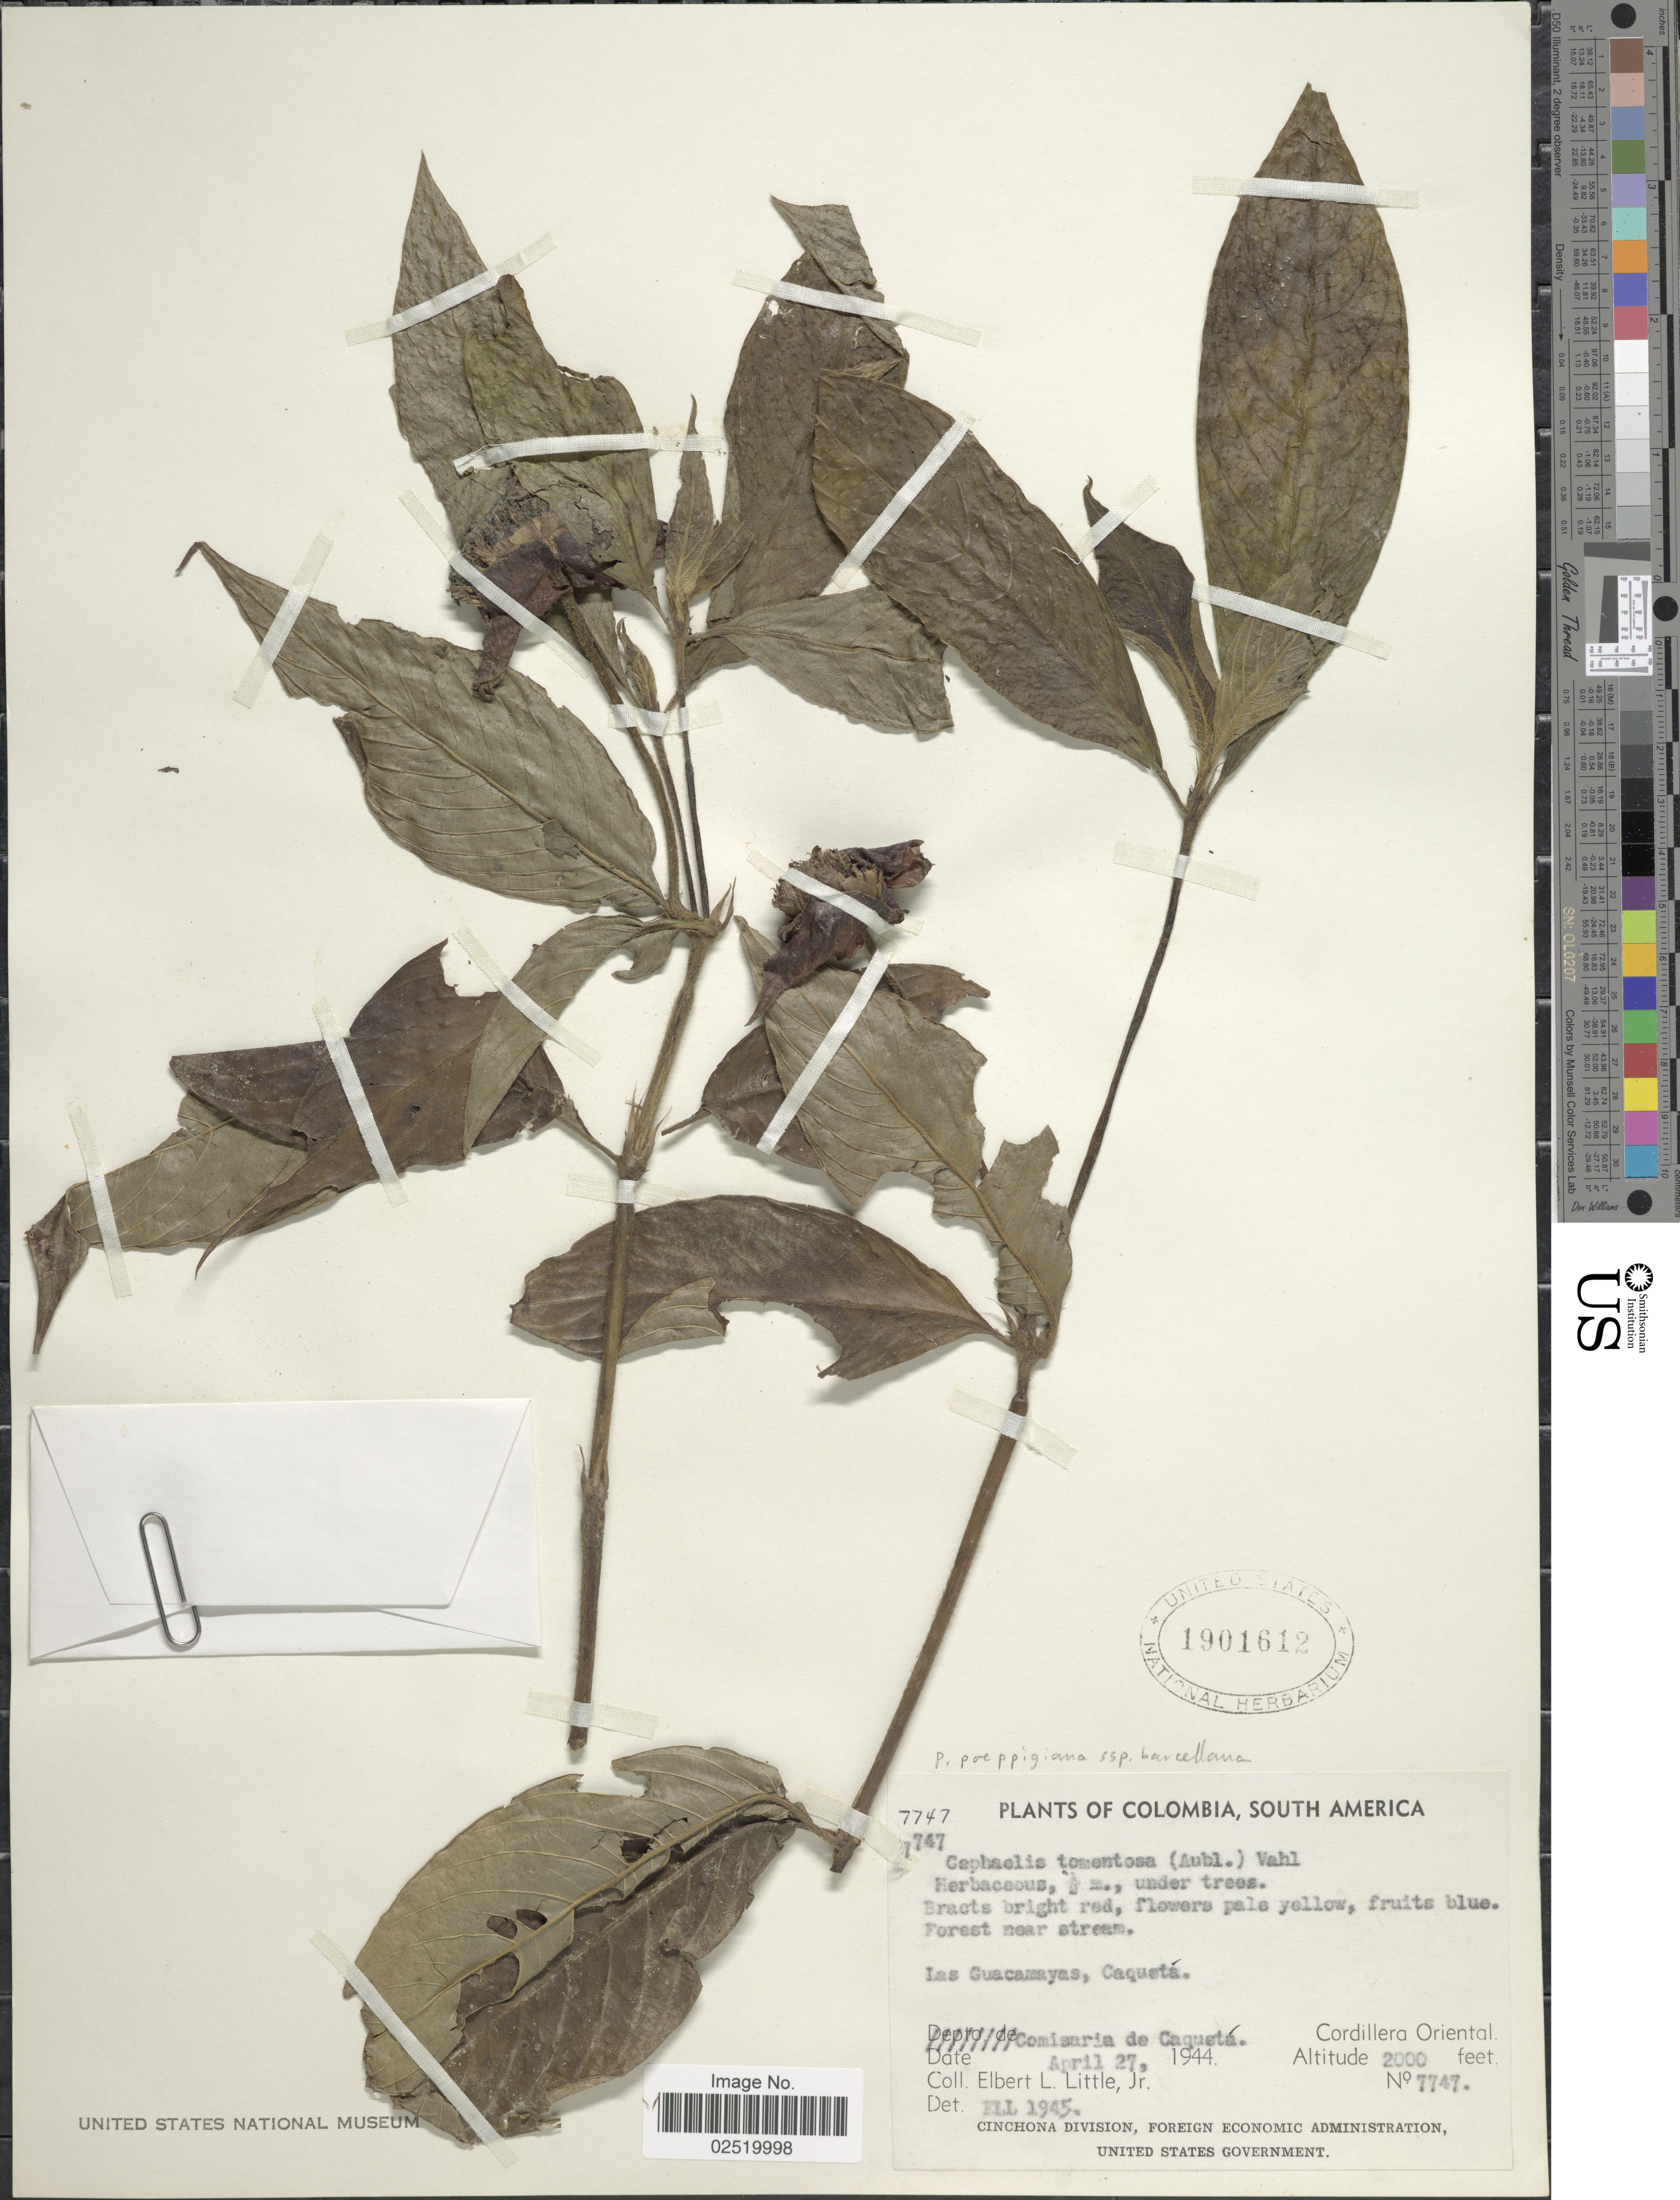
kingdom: Plantae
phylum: Tracheophyta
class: Magnoliopsida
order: Gentianales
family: Rubiaceae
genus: Psychotria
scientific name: Psychotria poeppigiana subsp. barcellana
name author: (Müll. Arg.) Steyerm.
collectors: E. L. Little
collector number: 7747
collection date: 1944-04-27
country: Colombia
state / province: Caquetá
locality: Las Guacamayas, Caqueta, Comisaria de Caqueta, Cordillera Oriental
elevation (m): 610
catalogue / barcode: US 1901612